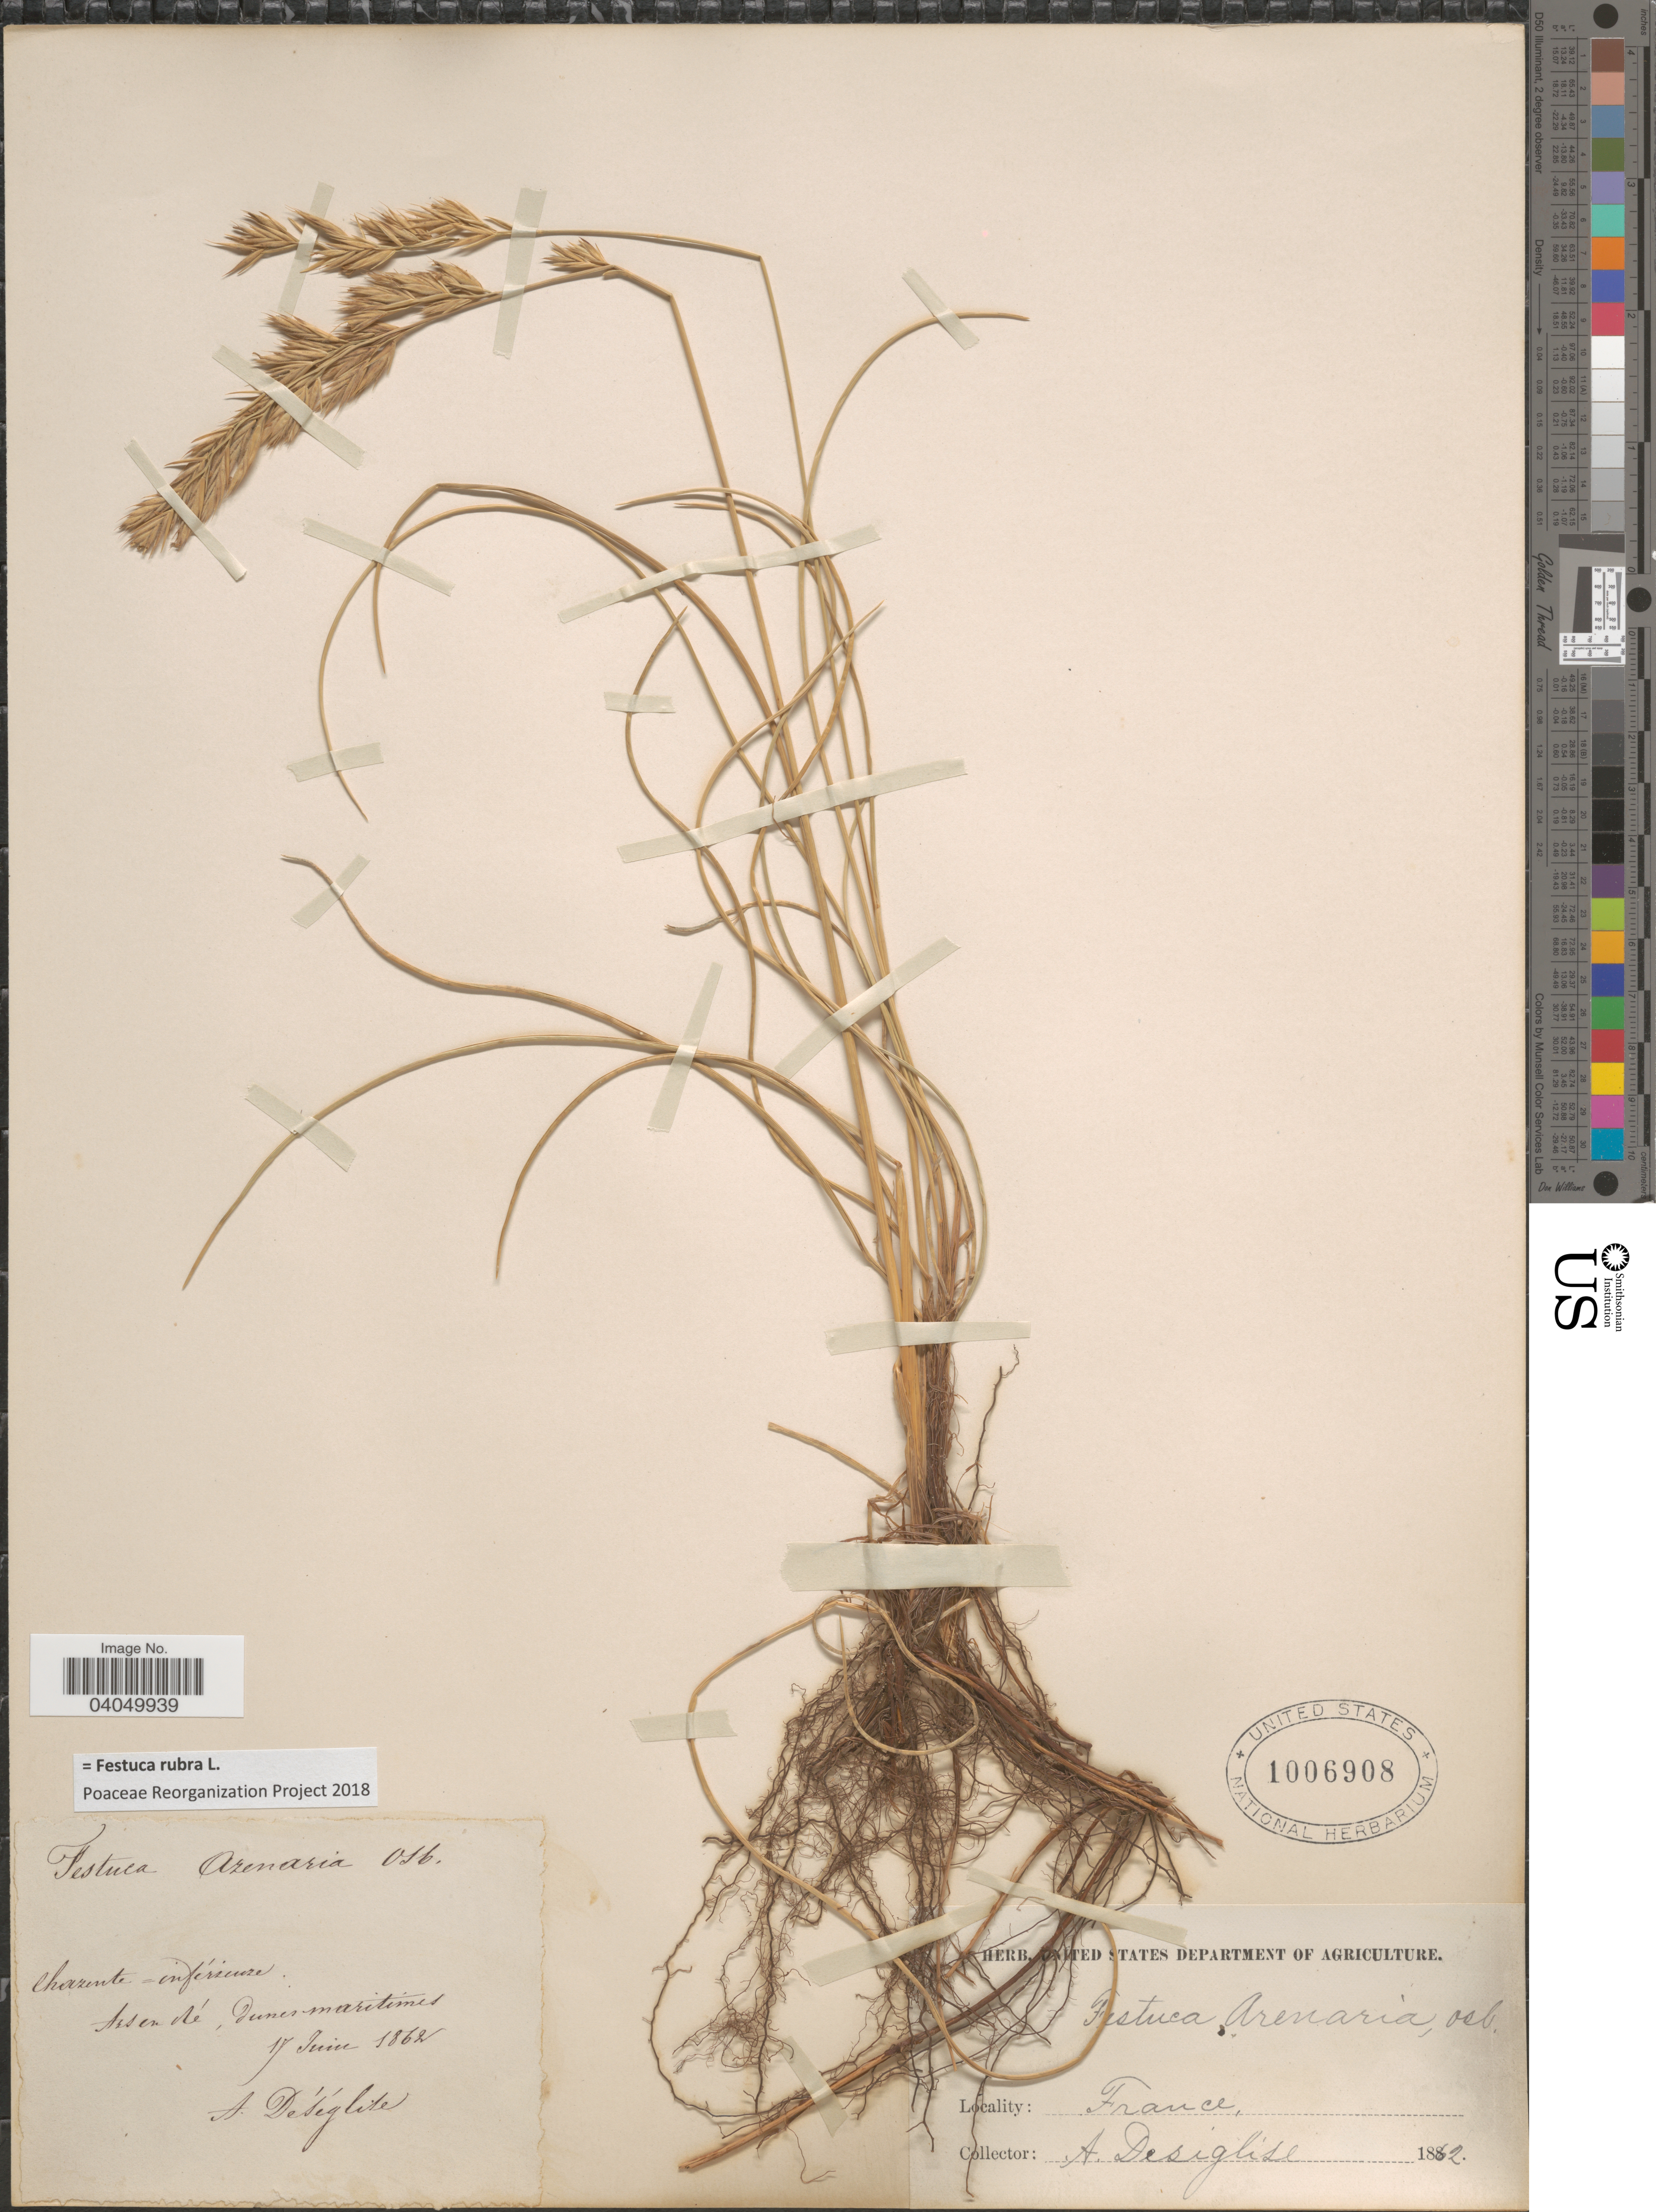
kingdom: Plantae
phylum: Tracheophyta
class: Liliopsida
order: Poales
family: Poaceae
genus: Festuca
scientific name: Festuca rubra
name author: L.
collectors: A. Deseglise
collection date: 1862-06-17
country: France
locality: Chazente=inférieuze. Arsen dé, dunes maritimes.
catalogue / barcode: US 1006908